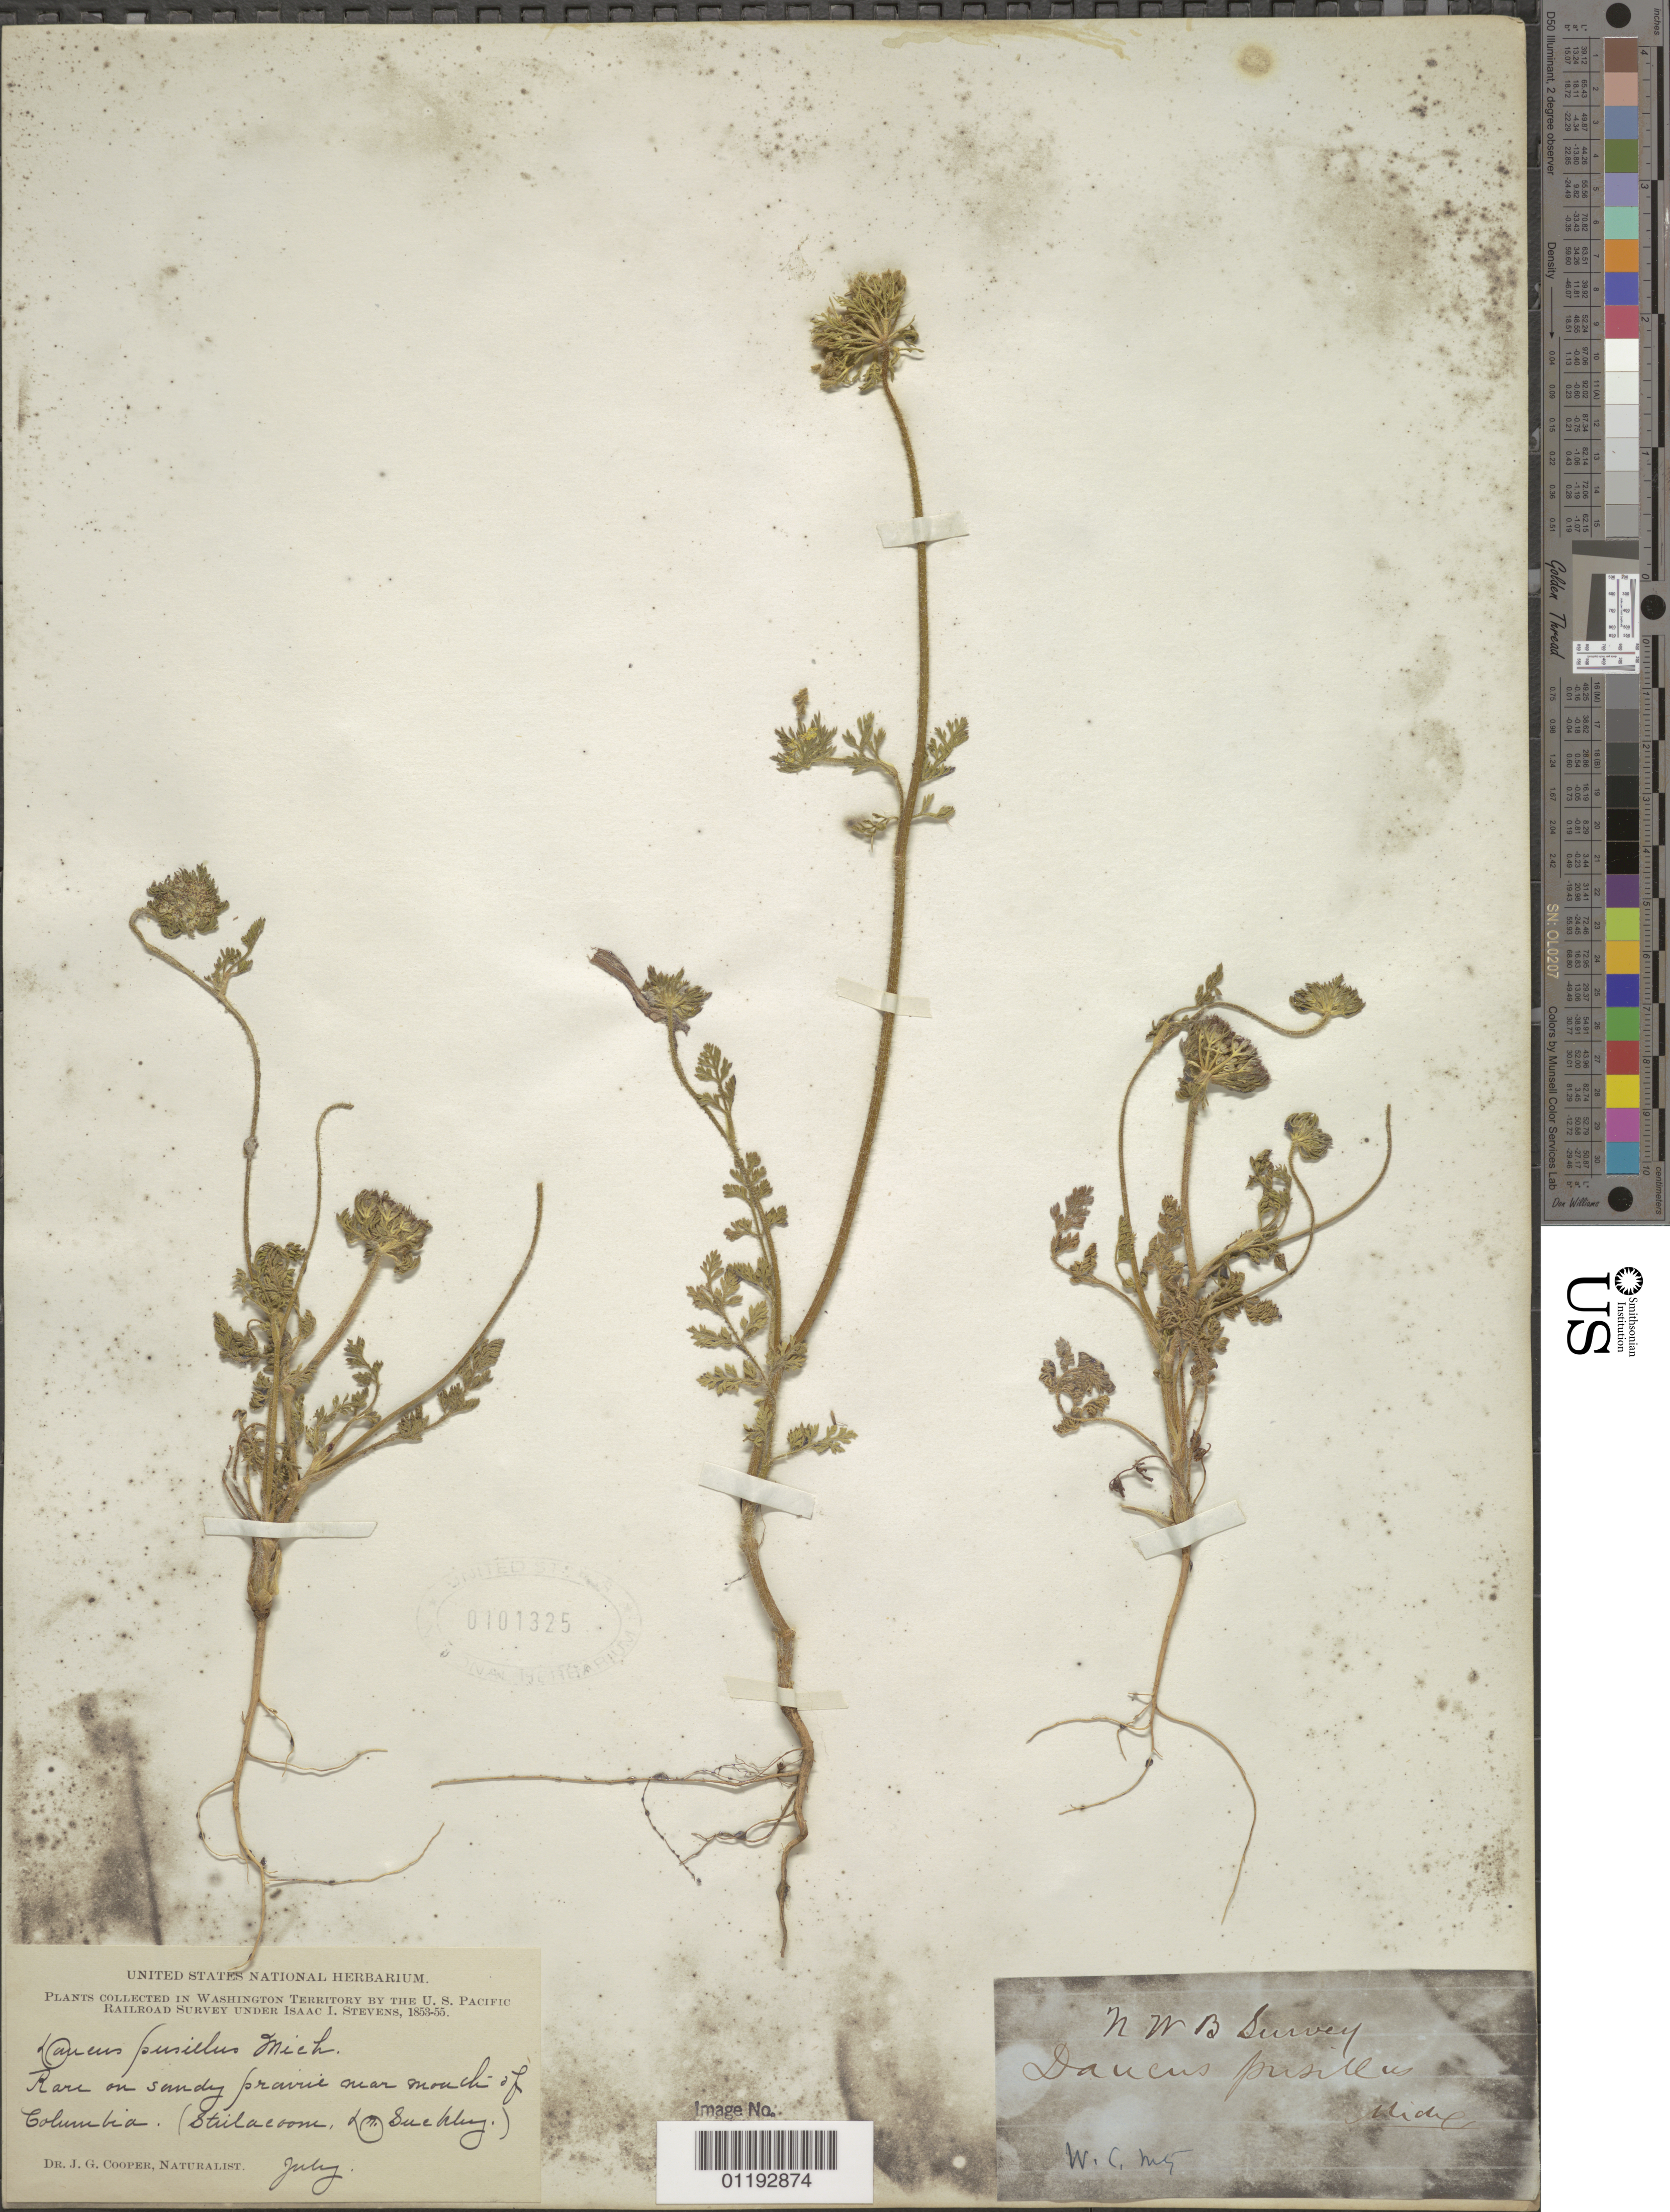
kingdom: Plantae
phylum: Tracheophyta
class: Magnoliopsida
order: Apiales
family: Apiaceae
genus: Daucus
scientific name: Daucus pusillus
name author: Michx.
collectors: J. G. Cooper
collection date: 1853-07/1855-07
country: United States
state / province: Washington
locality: Prairie near mouth of Columbia, Steilacoom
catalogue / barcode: US 101325